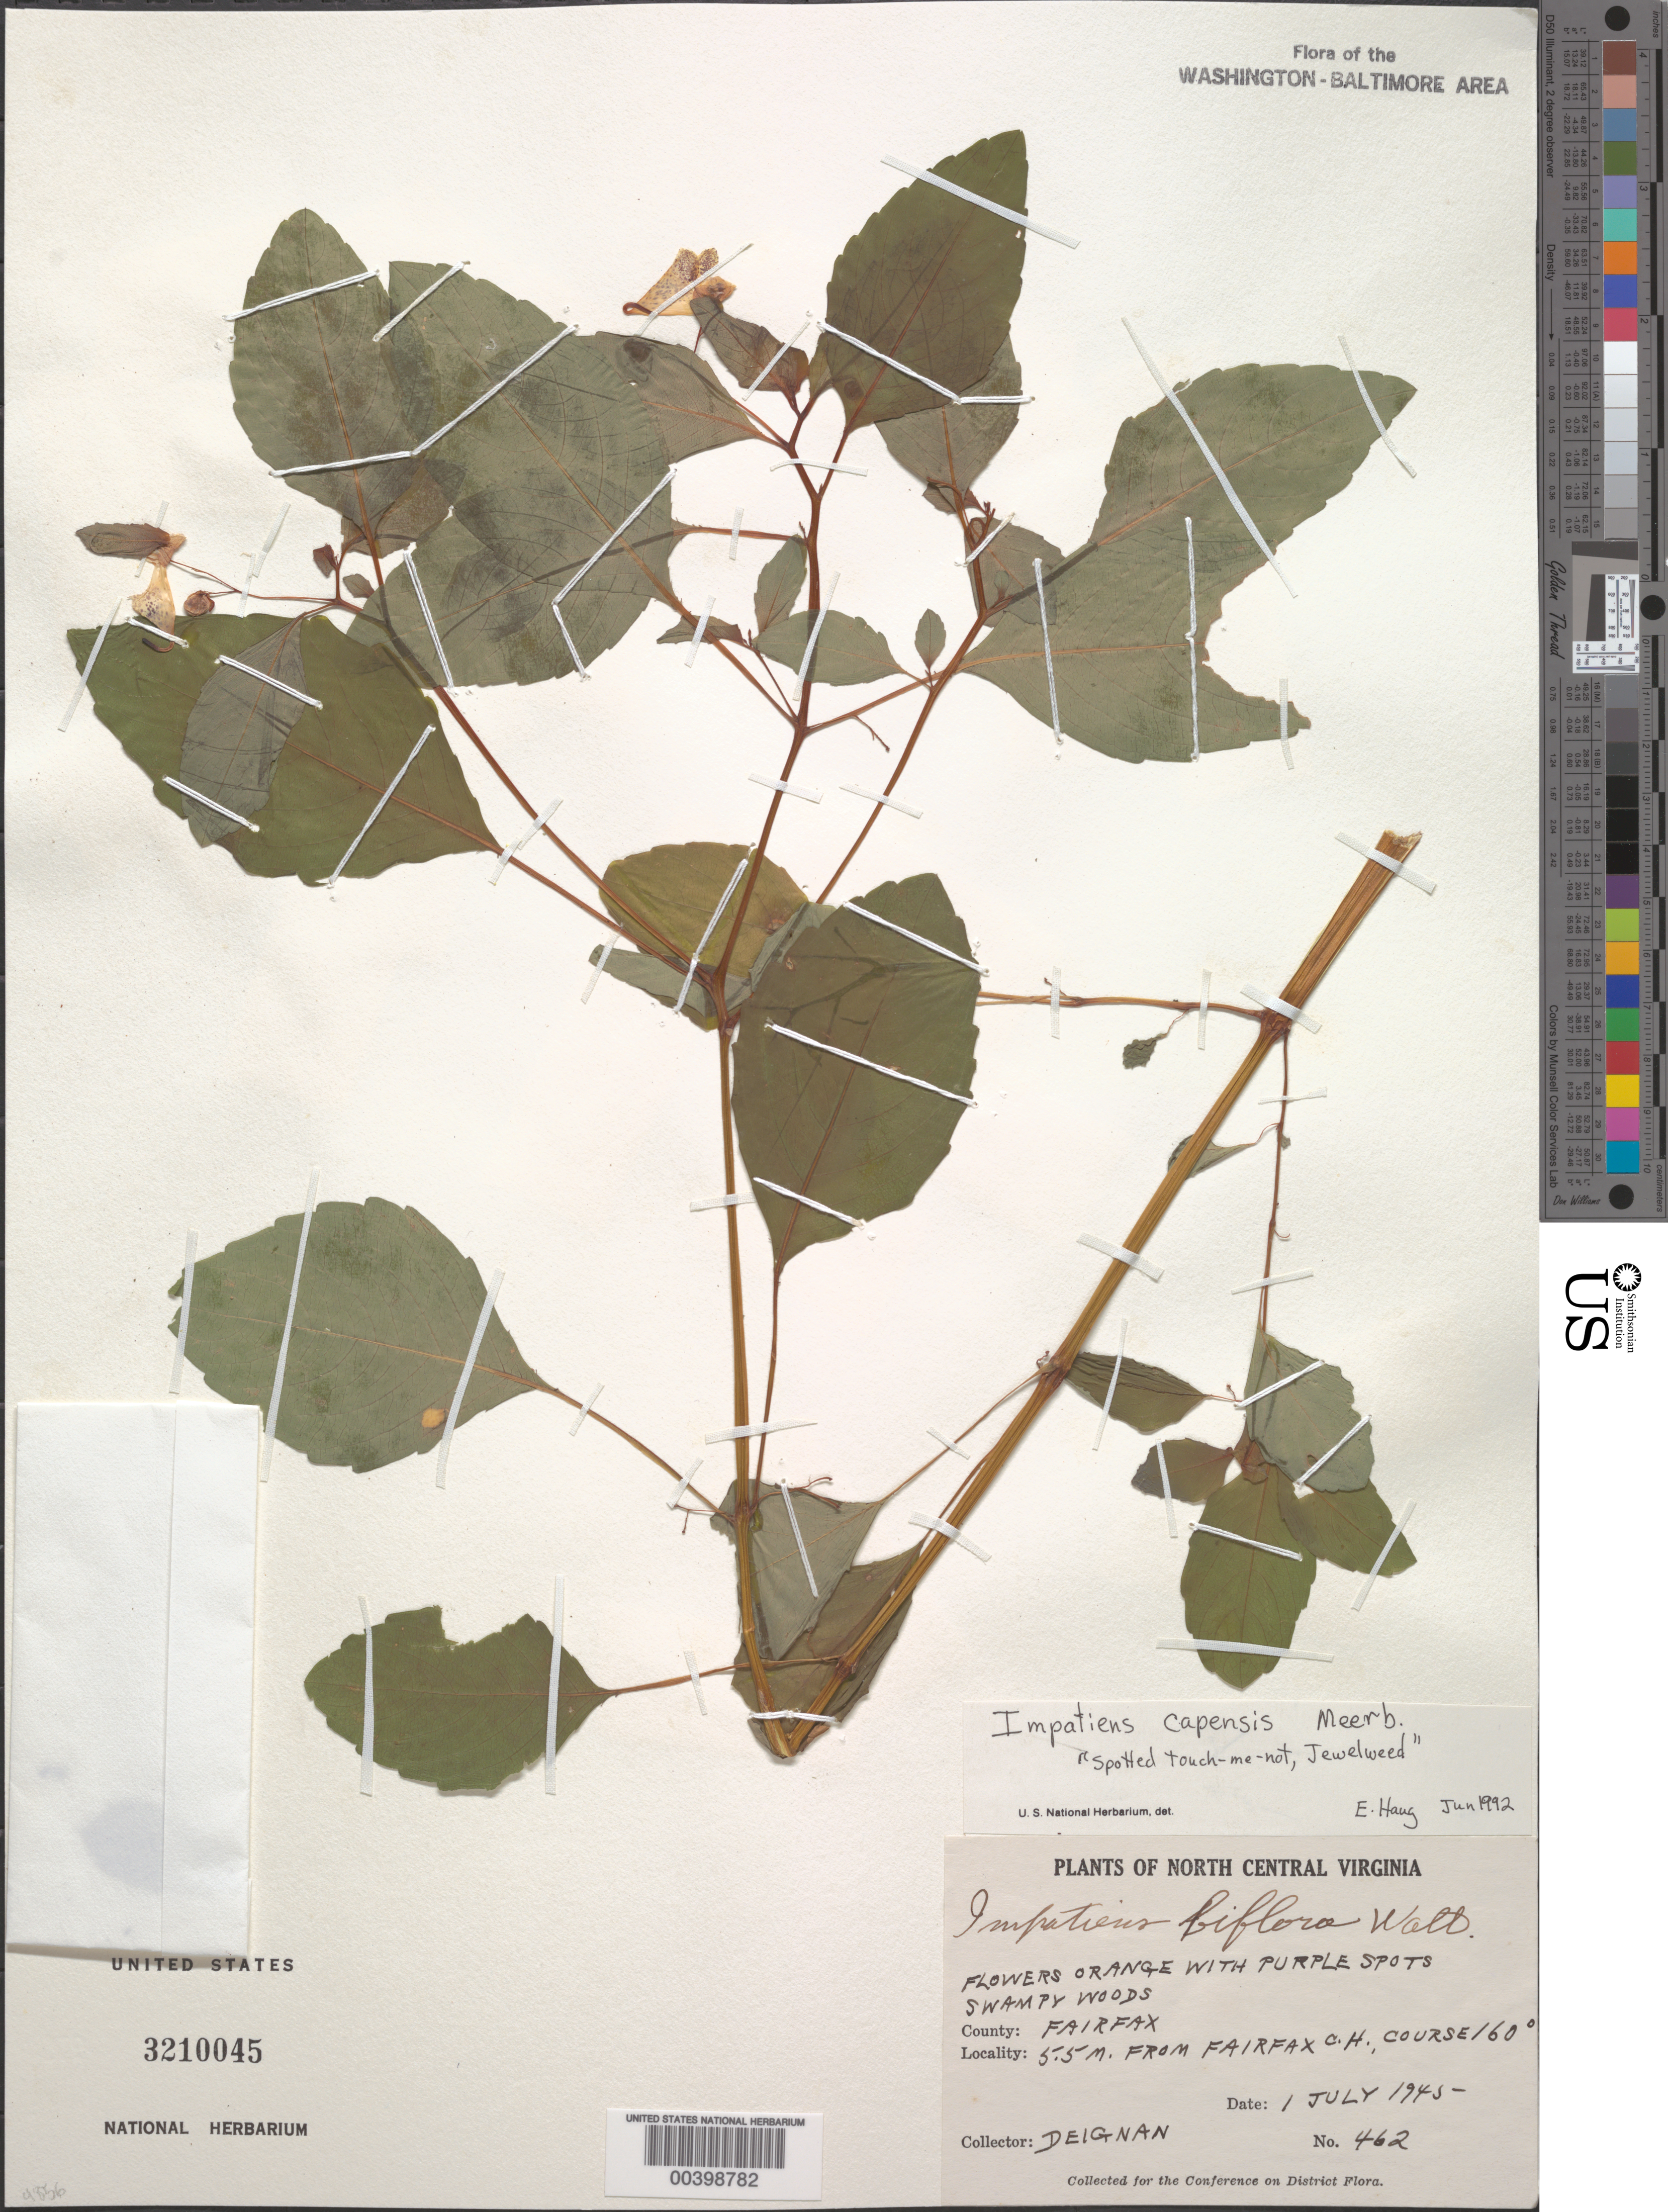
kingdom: Plantae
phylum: Tracheophyta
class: Magnoliopsida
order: Ericales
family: Balsaminaceae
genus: Impatiens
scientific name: Impatiens capensis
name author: Meerb.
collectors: H. Deignan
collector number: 462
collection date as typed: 01 Jul 1945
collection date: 1945-07-01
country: United States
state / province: Virginia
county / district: Fairfax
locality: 5.5 mi. from Fairfax County Court House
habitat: Swampy woods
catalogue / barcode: US 3210045